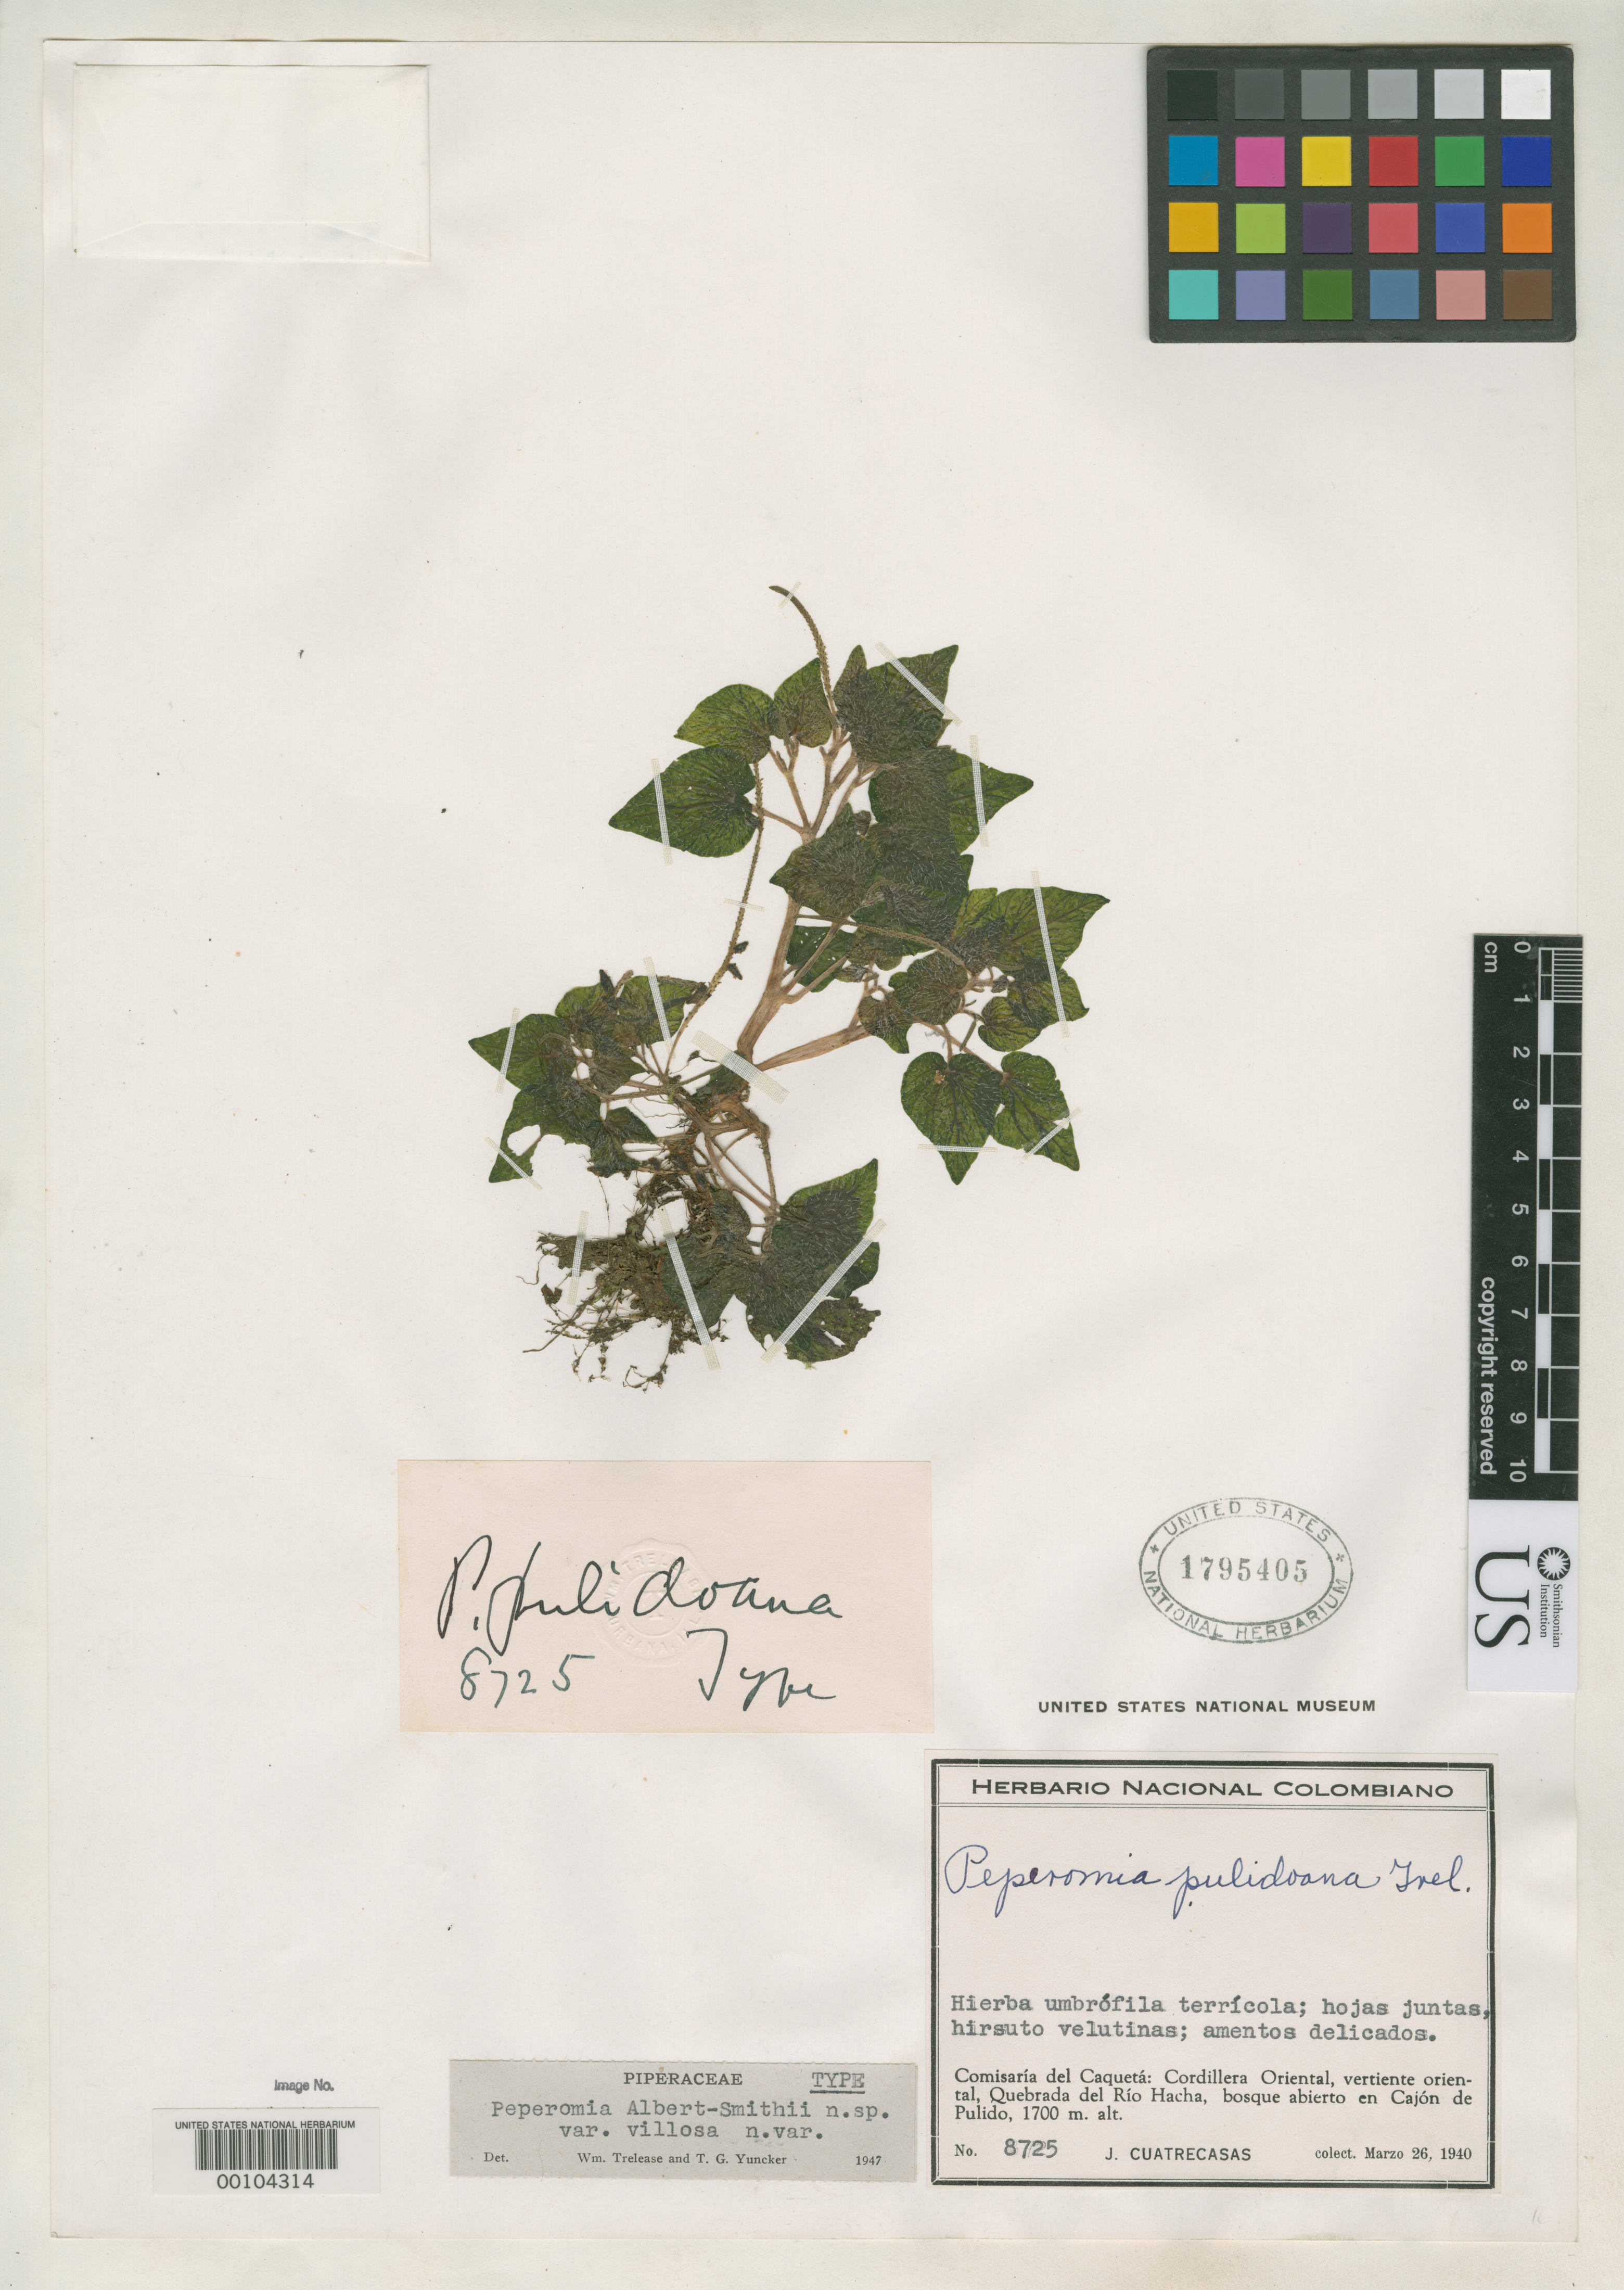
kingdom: Plantae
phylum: Tracheophyta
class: Magnoliopsida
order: Piperales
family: Piperaceae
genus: Peperomia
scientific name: Peperomia albert-smithii var. villosa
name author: Trel. & Yunck.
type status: Holotype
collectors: J. Cuatrecasas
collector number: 8725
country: Colombia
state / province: Caquetá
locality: Cordillera Oriental, Quebrada del Rio Hacha, Cajan de Pulido.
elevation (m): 1700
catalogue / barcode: US 1795405